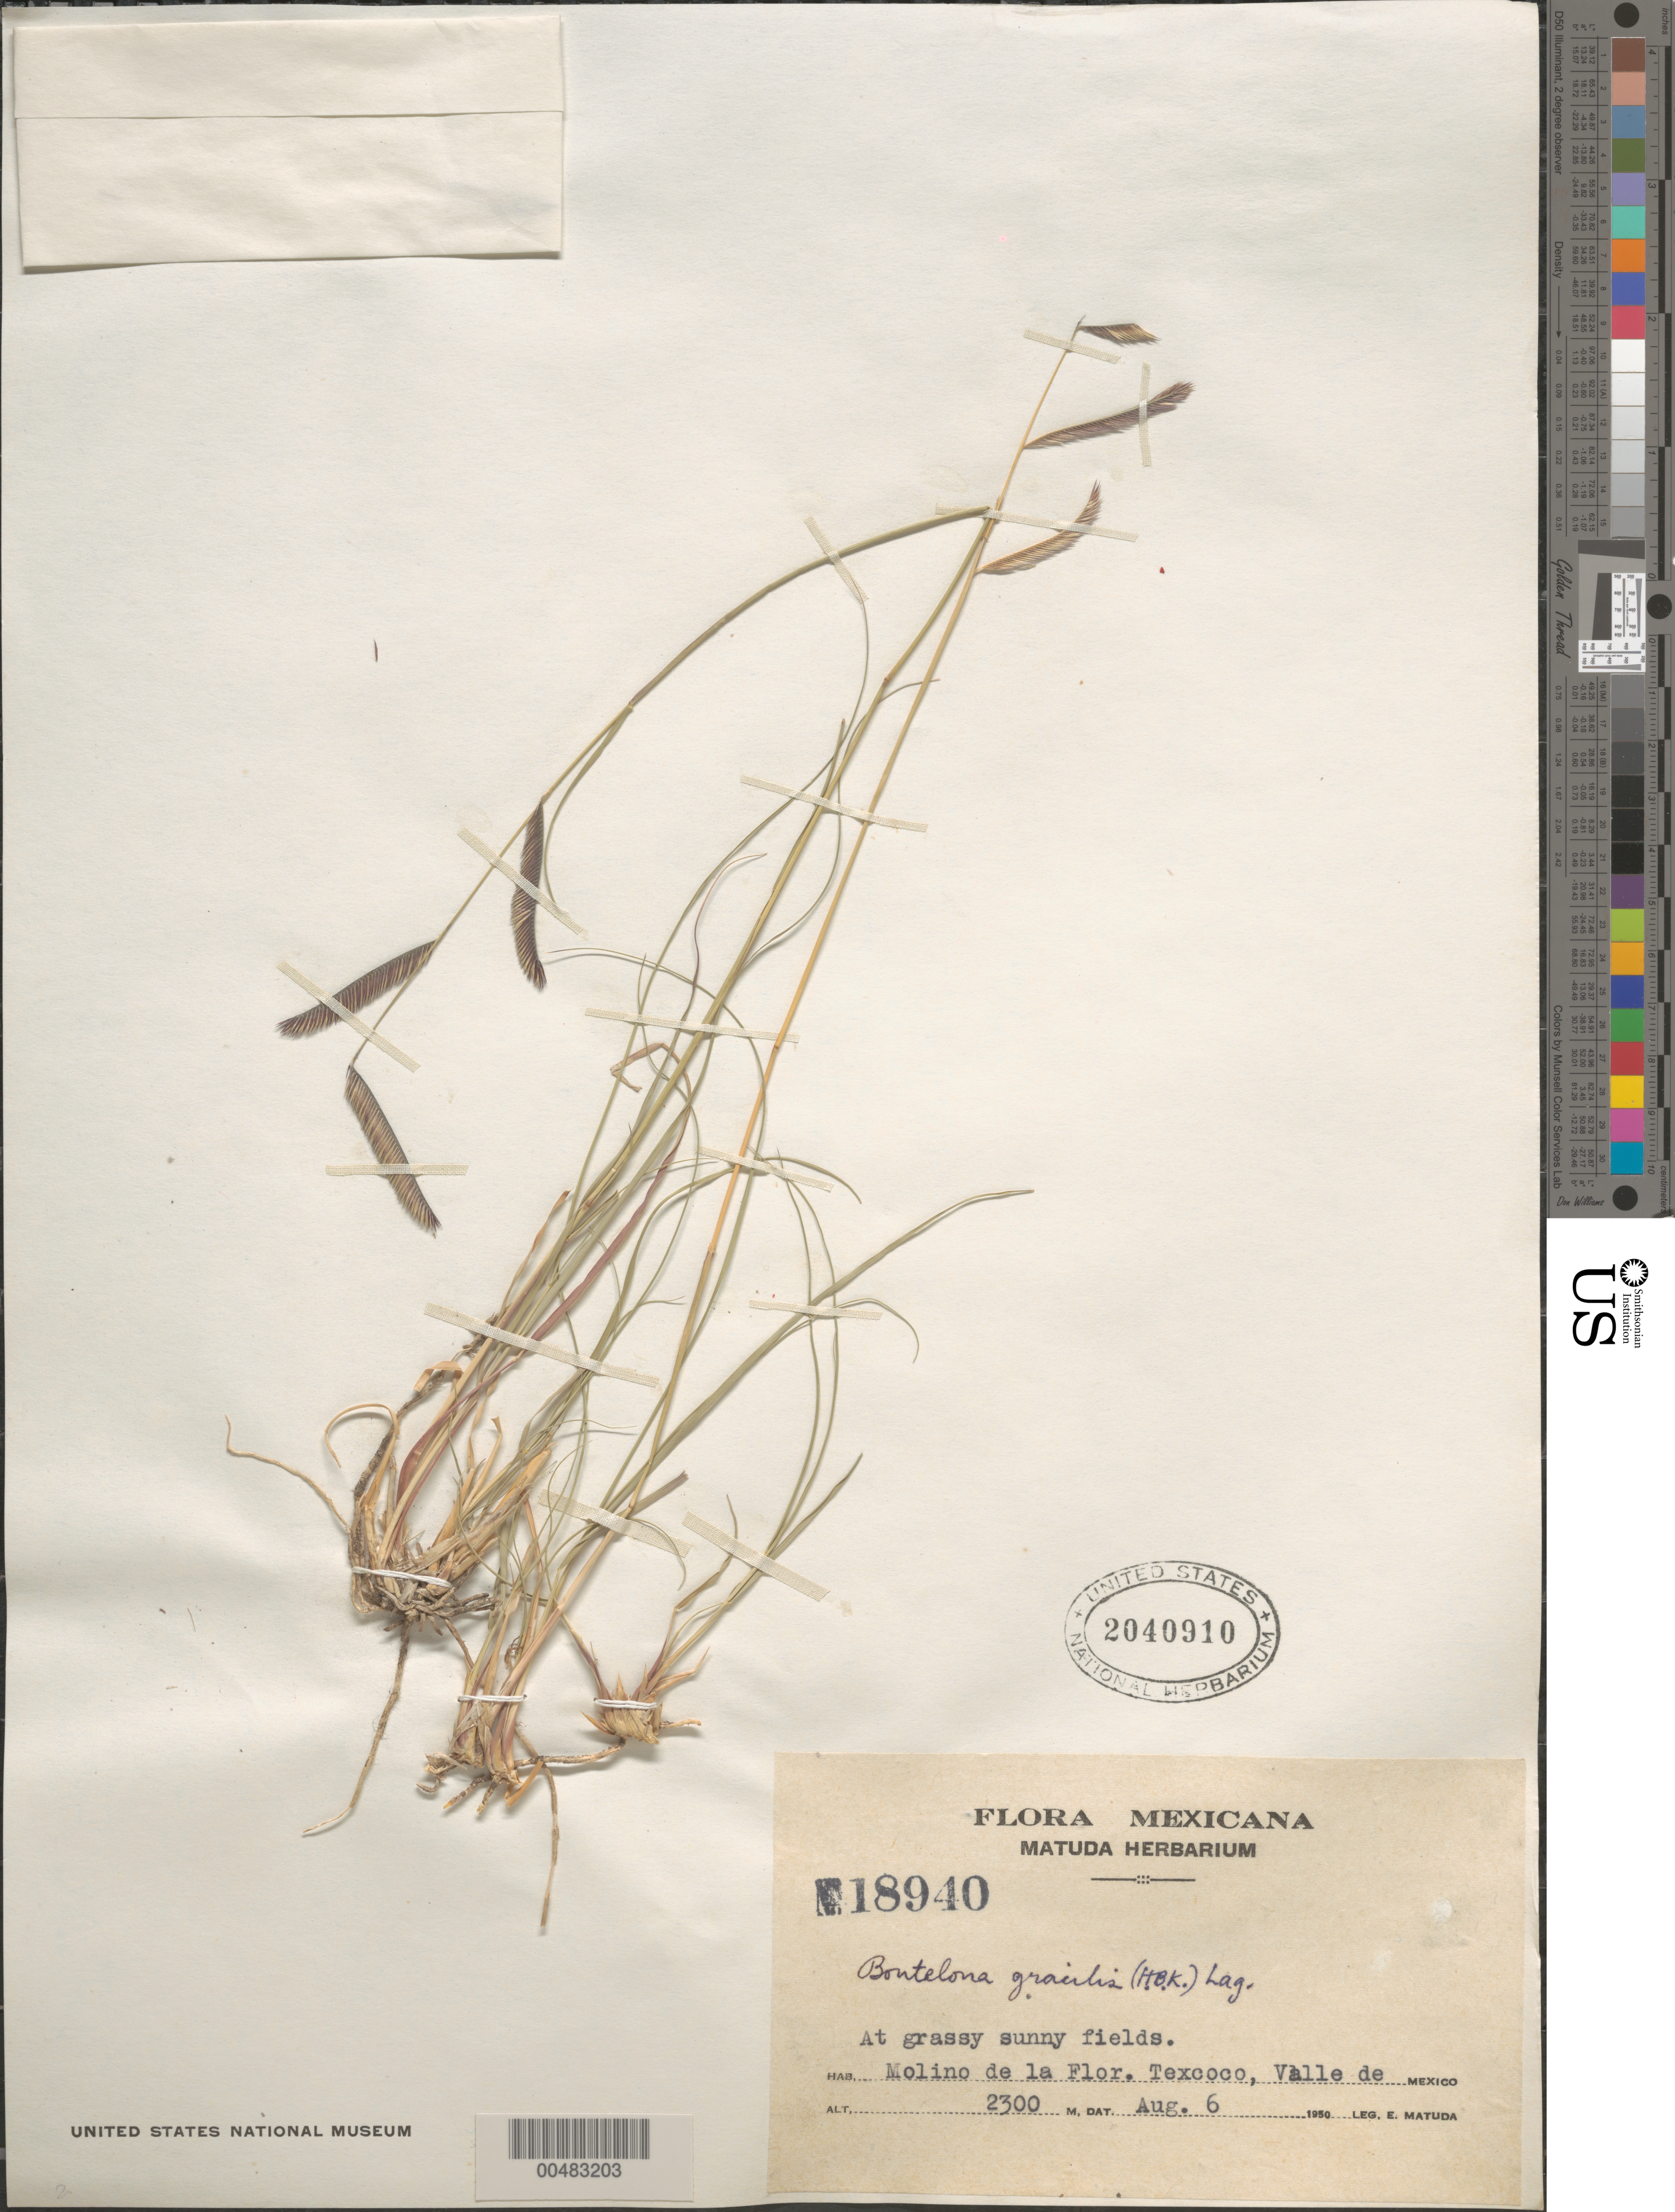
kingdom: Plantae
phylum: Tracheophyta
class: Liliopsida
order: Poales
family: Poaceae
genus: Bouteloua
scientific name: Bouteloua gracilis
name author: (Kunth) Lag. ex Griffiths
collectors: E. Matuda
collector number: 18940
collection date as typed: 6 Aug 1950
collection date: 1950-08-06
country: Mexico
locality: Molino de la Flor., Texcoco, Valle de Mexico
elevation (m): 2300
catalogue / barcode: US 2040910